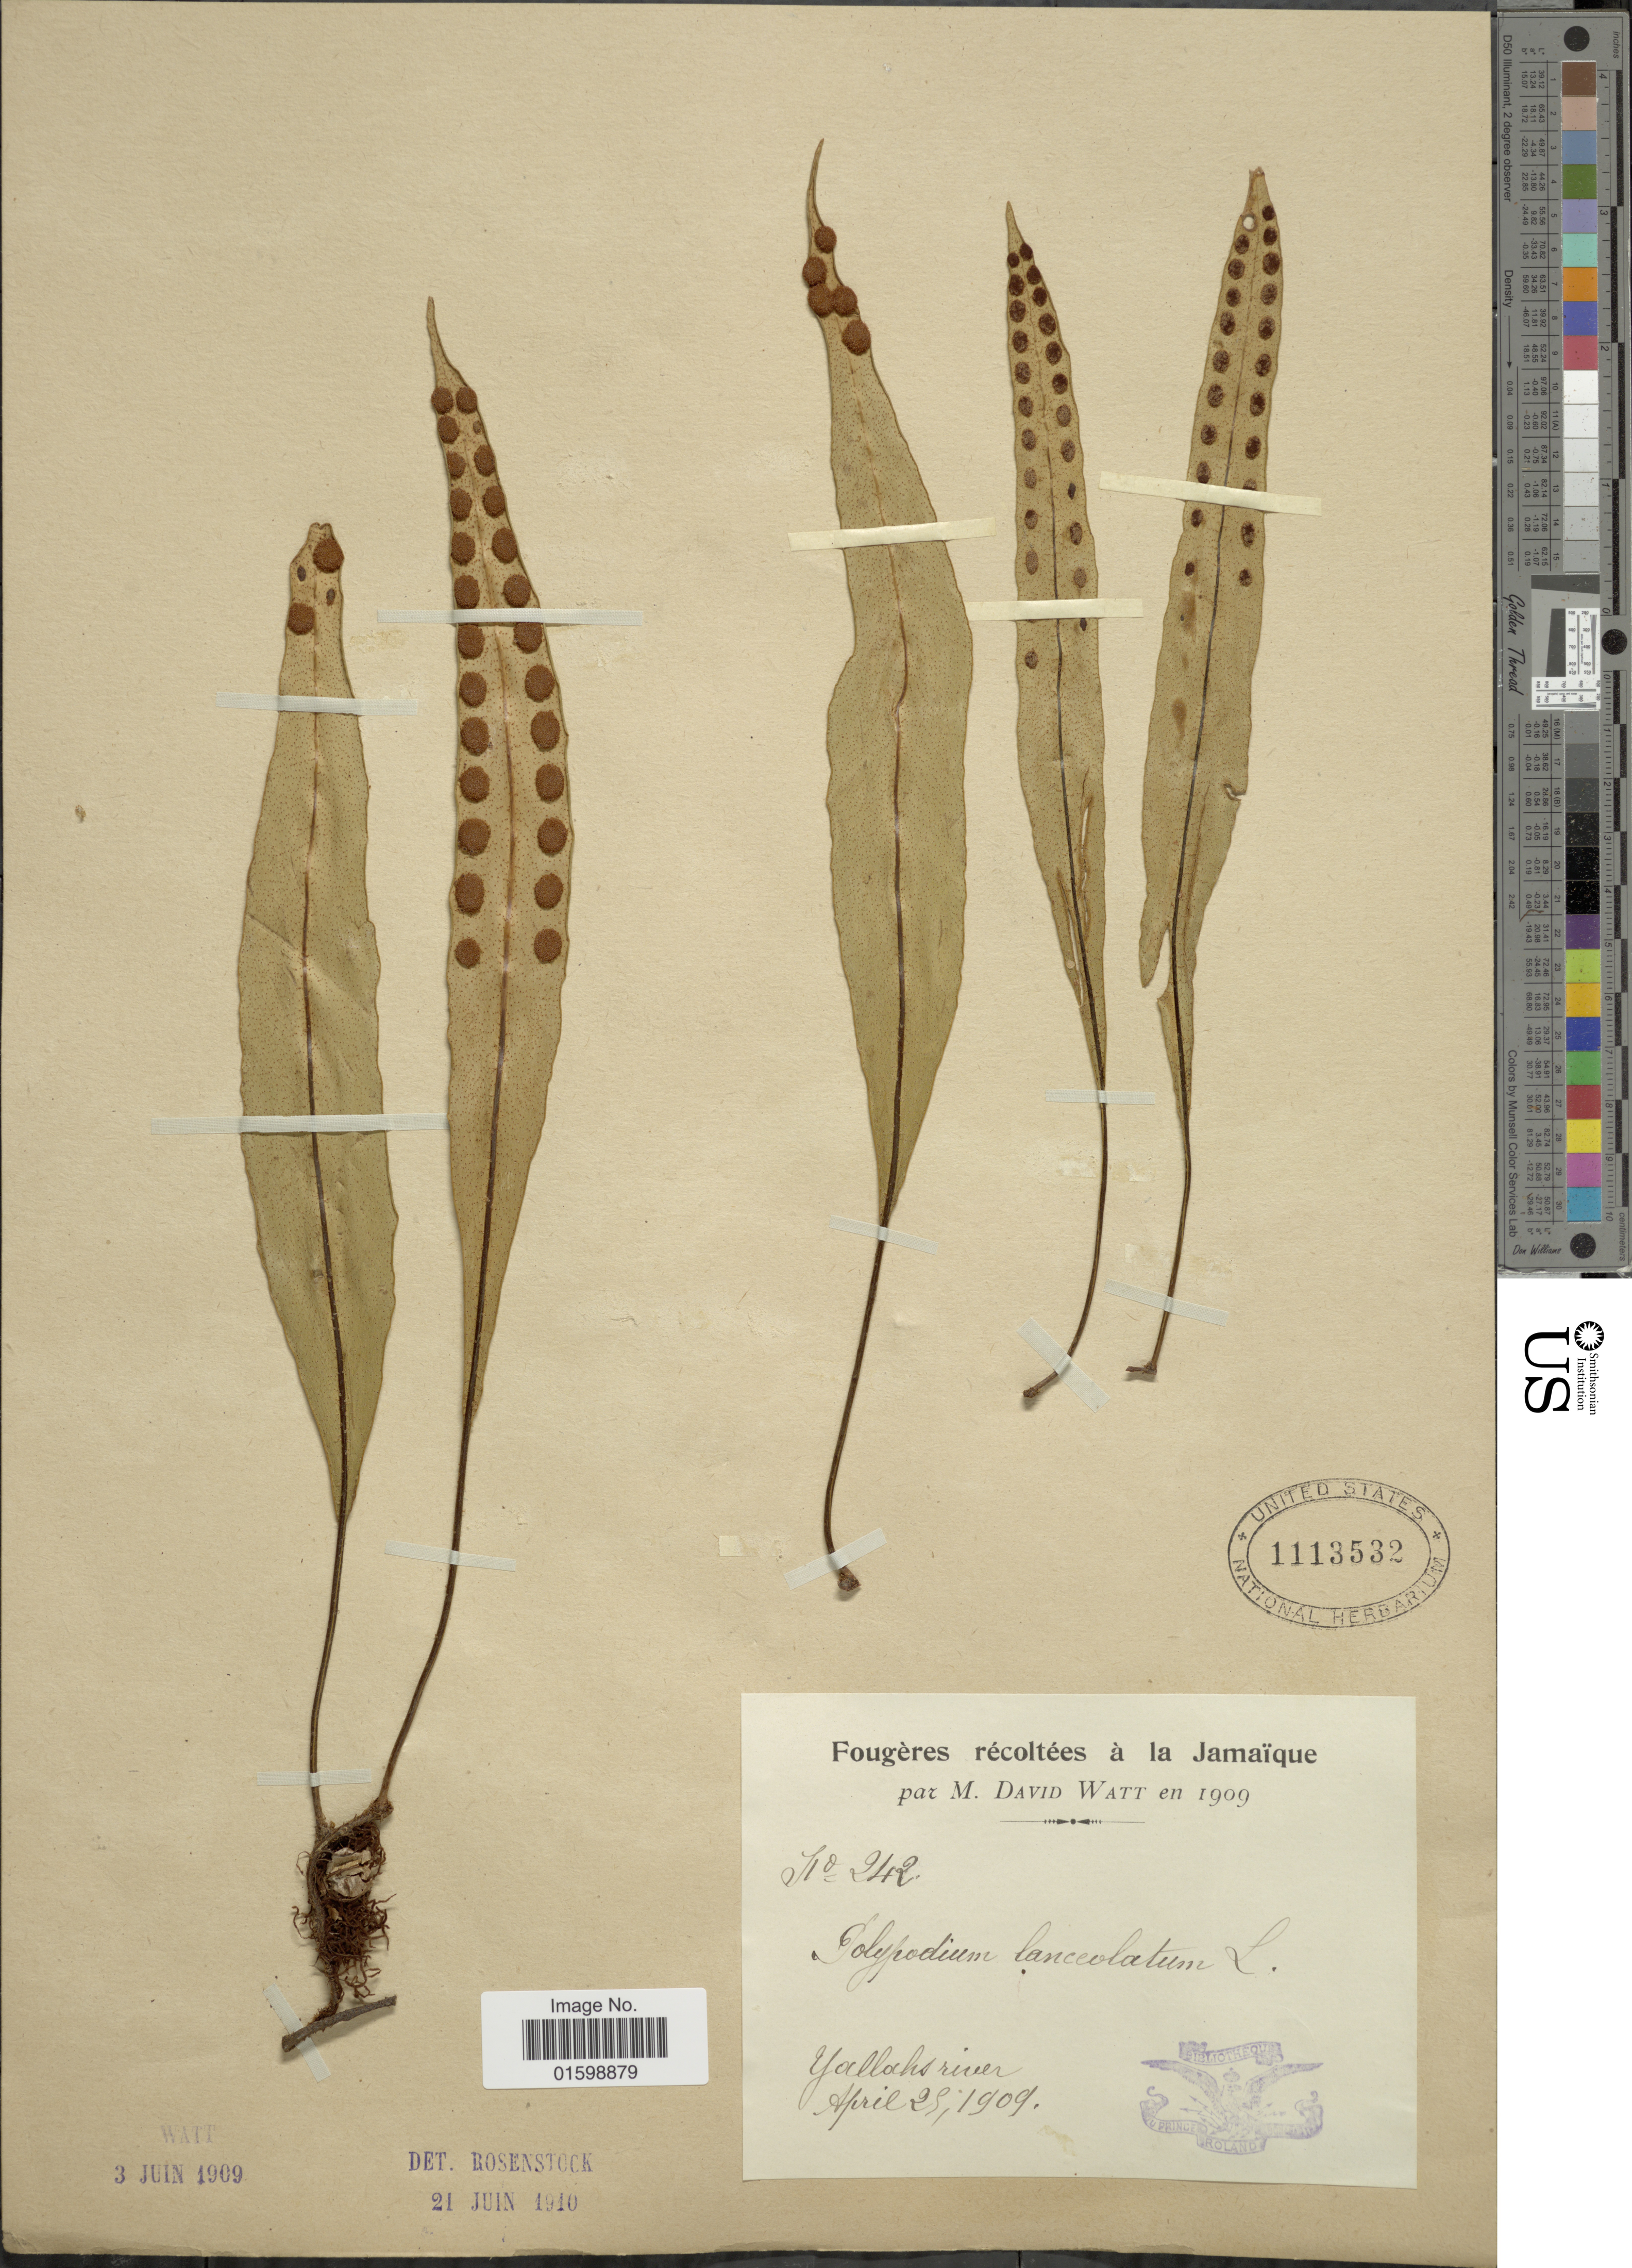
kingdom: Plantae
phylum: Tracheophyta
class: Polypodiopsida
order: Polypodiales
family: Polypodiaceae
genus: Pleopeltis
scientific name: Pleopeltis marginata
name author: A.R. Sm. & Tejero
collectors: M. Watt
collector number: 242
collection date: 1909-04-23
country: Jamaica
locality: Yallahs river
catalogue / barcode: US 1113532